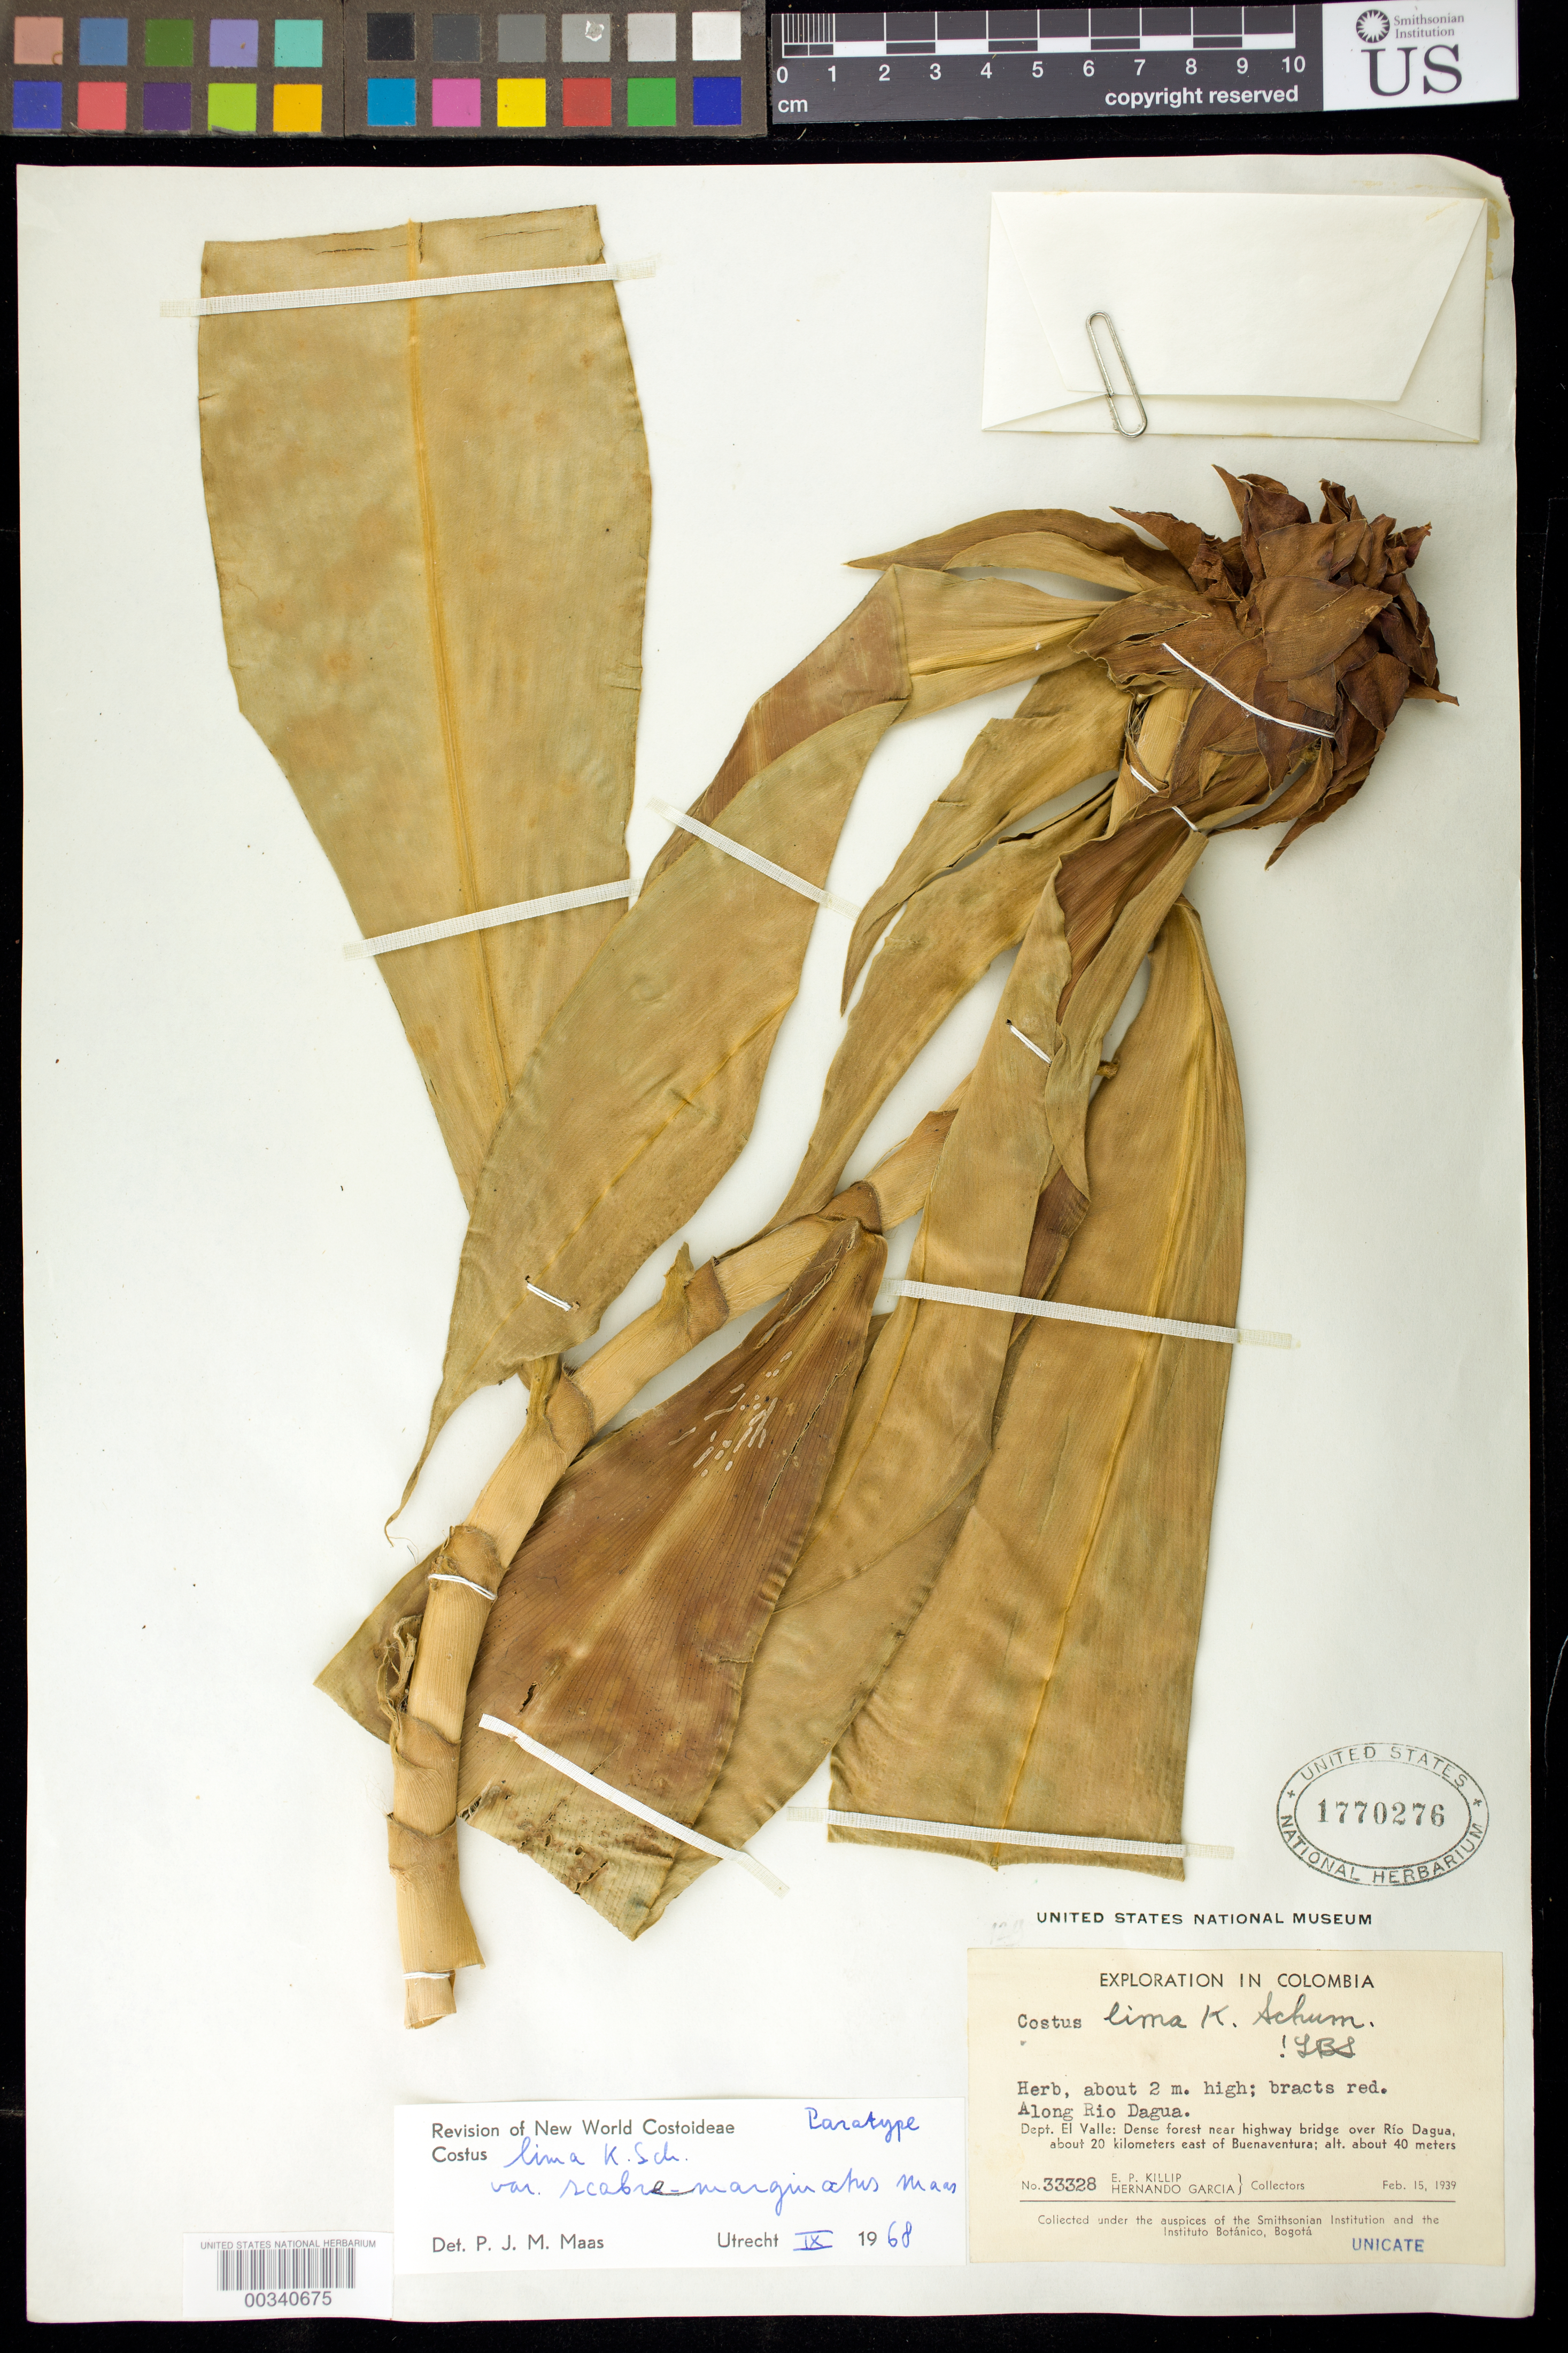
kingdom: Plantae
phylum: Tracheophyta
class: Liliopsida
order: Zingiberales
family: Costaceae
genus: Costus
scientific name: Costus lima var. scabremarginatus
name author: Maas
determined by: Maas, Paul J. M.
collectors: E. P. Killip & H. Garcia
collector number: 33328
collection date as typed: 15 Feb 1939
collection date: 1939-02-15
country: Colombia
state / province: Valle del Cauca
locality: Dept. El Valle: along Rio Dagua, dense forest near highway bridge over Rio Dagua, about 20 km E of Buena Ventura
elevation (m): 40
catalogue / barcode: US 1770276